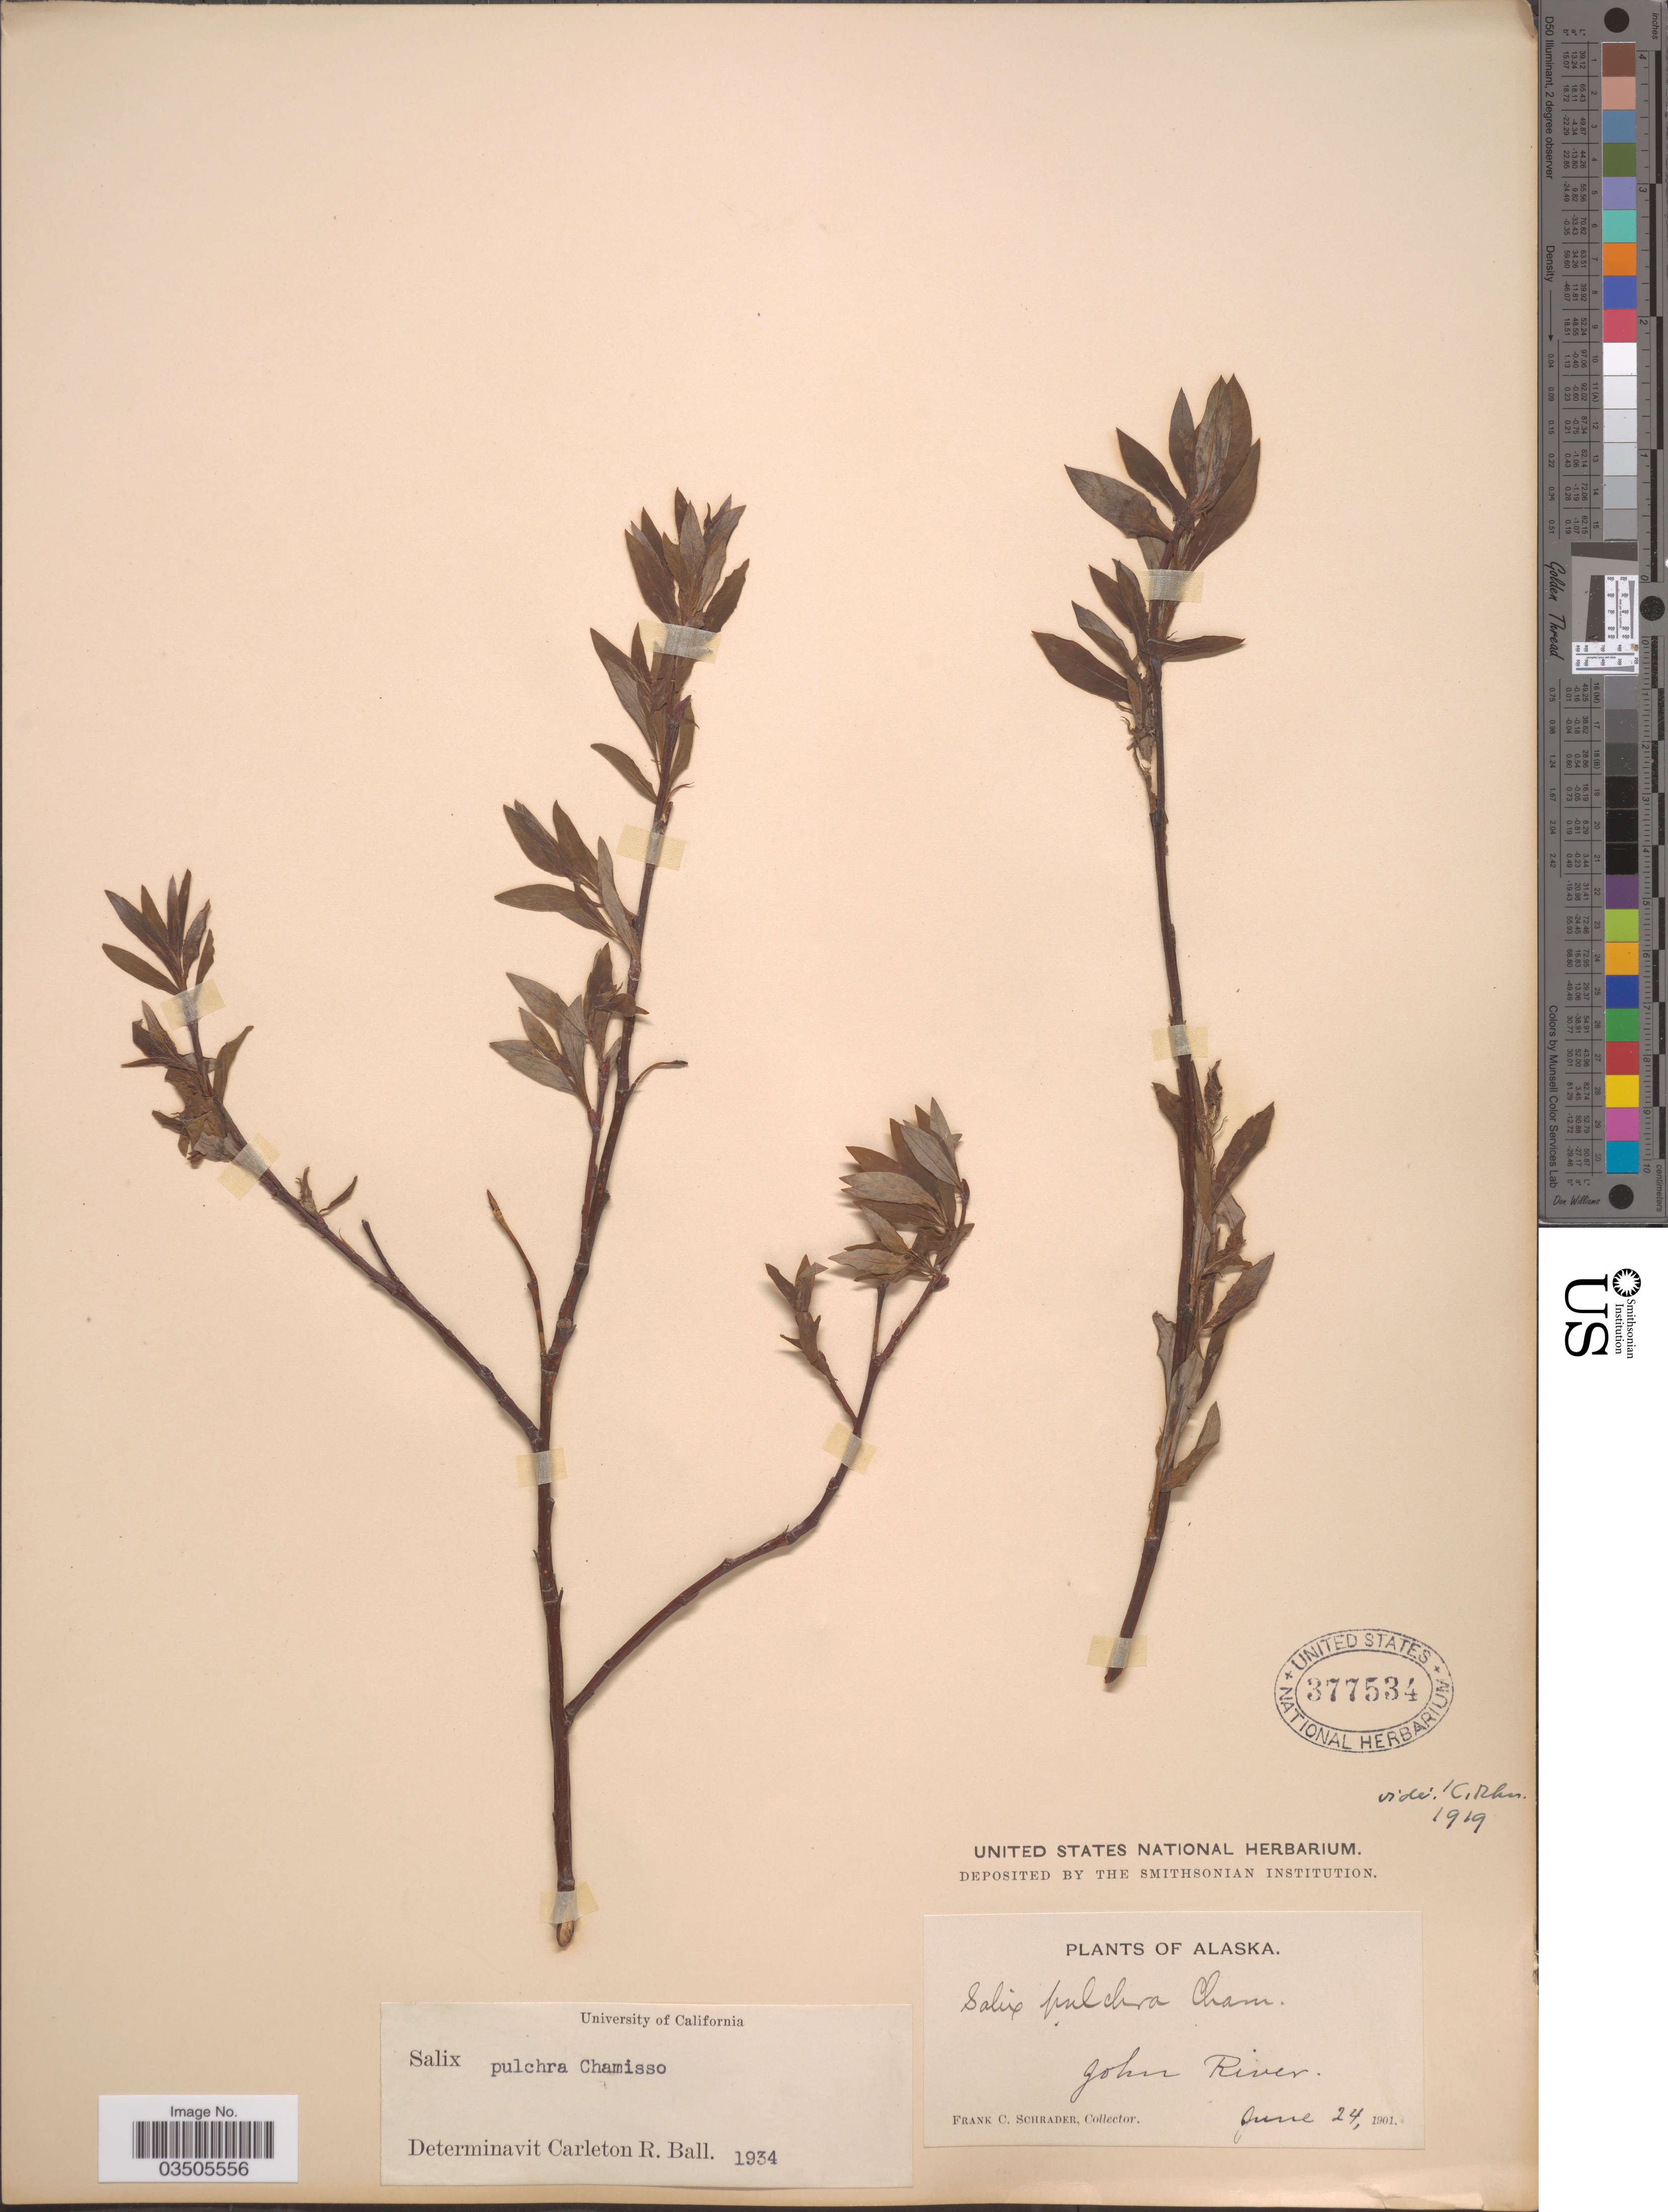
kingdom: Plantae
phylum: Tracheophyta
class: Magnoliopsida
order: Malpighiales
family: Salicaceae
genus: Salix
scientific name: Salix pulchra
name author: Cham.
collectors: F. C. Schrader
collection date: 1901-06-24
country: United States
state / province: Alaska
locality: John River.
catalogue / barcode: US 377534